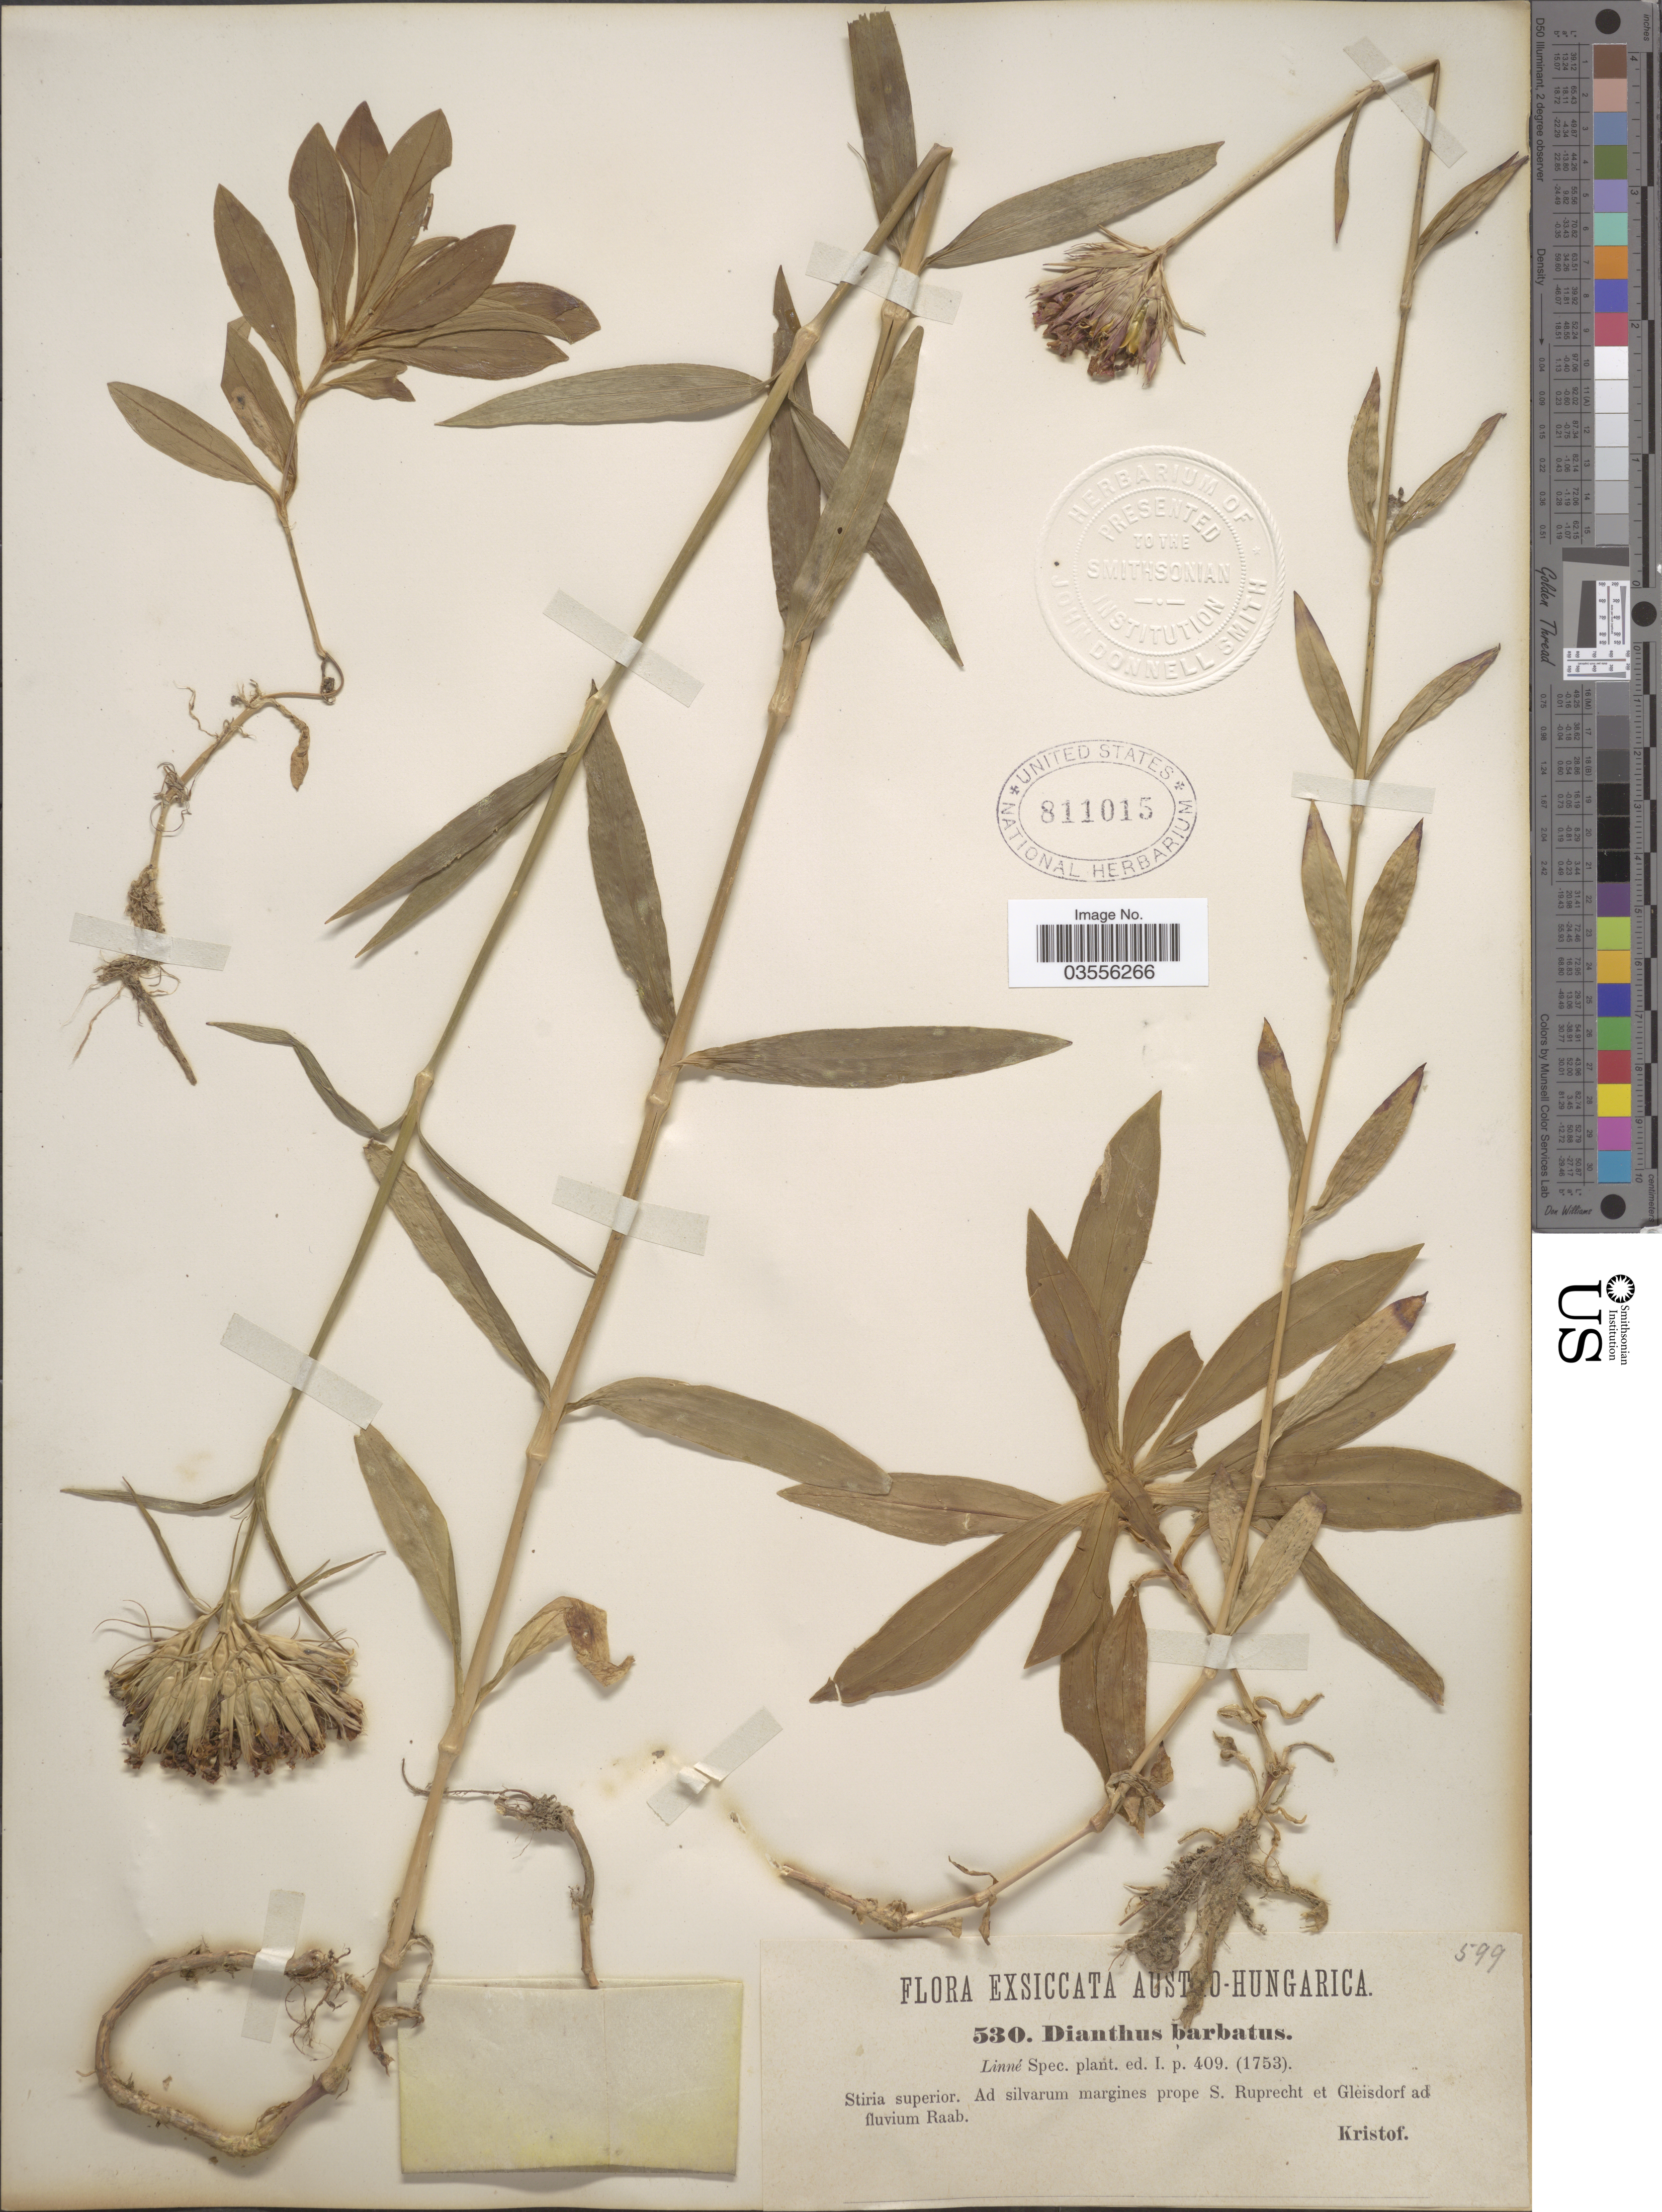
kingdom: Plantae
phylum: Tracheophyta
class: Magnoliopsida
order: Caryophyllales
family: Caryophyllaceae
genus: Dianthus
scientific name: Dianthus barbatus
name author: L.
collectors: Kristof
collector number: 530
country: Austria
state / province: Steiermark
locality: Austro-Hungarica. Stiria superior. Ad silvarum margines prope S. Ruprecht et Gleisdorf ad fluvium Raab.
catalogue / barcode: US 811015